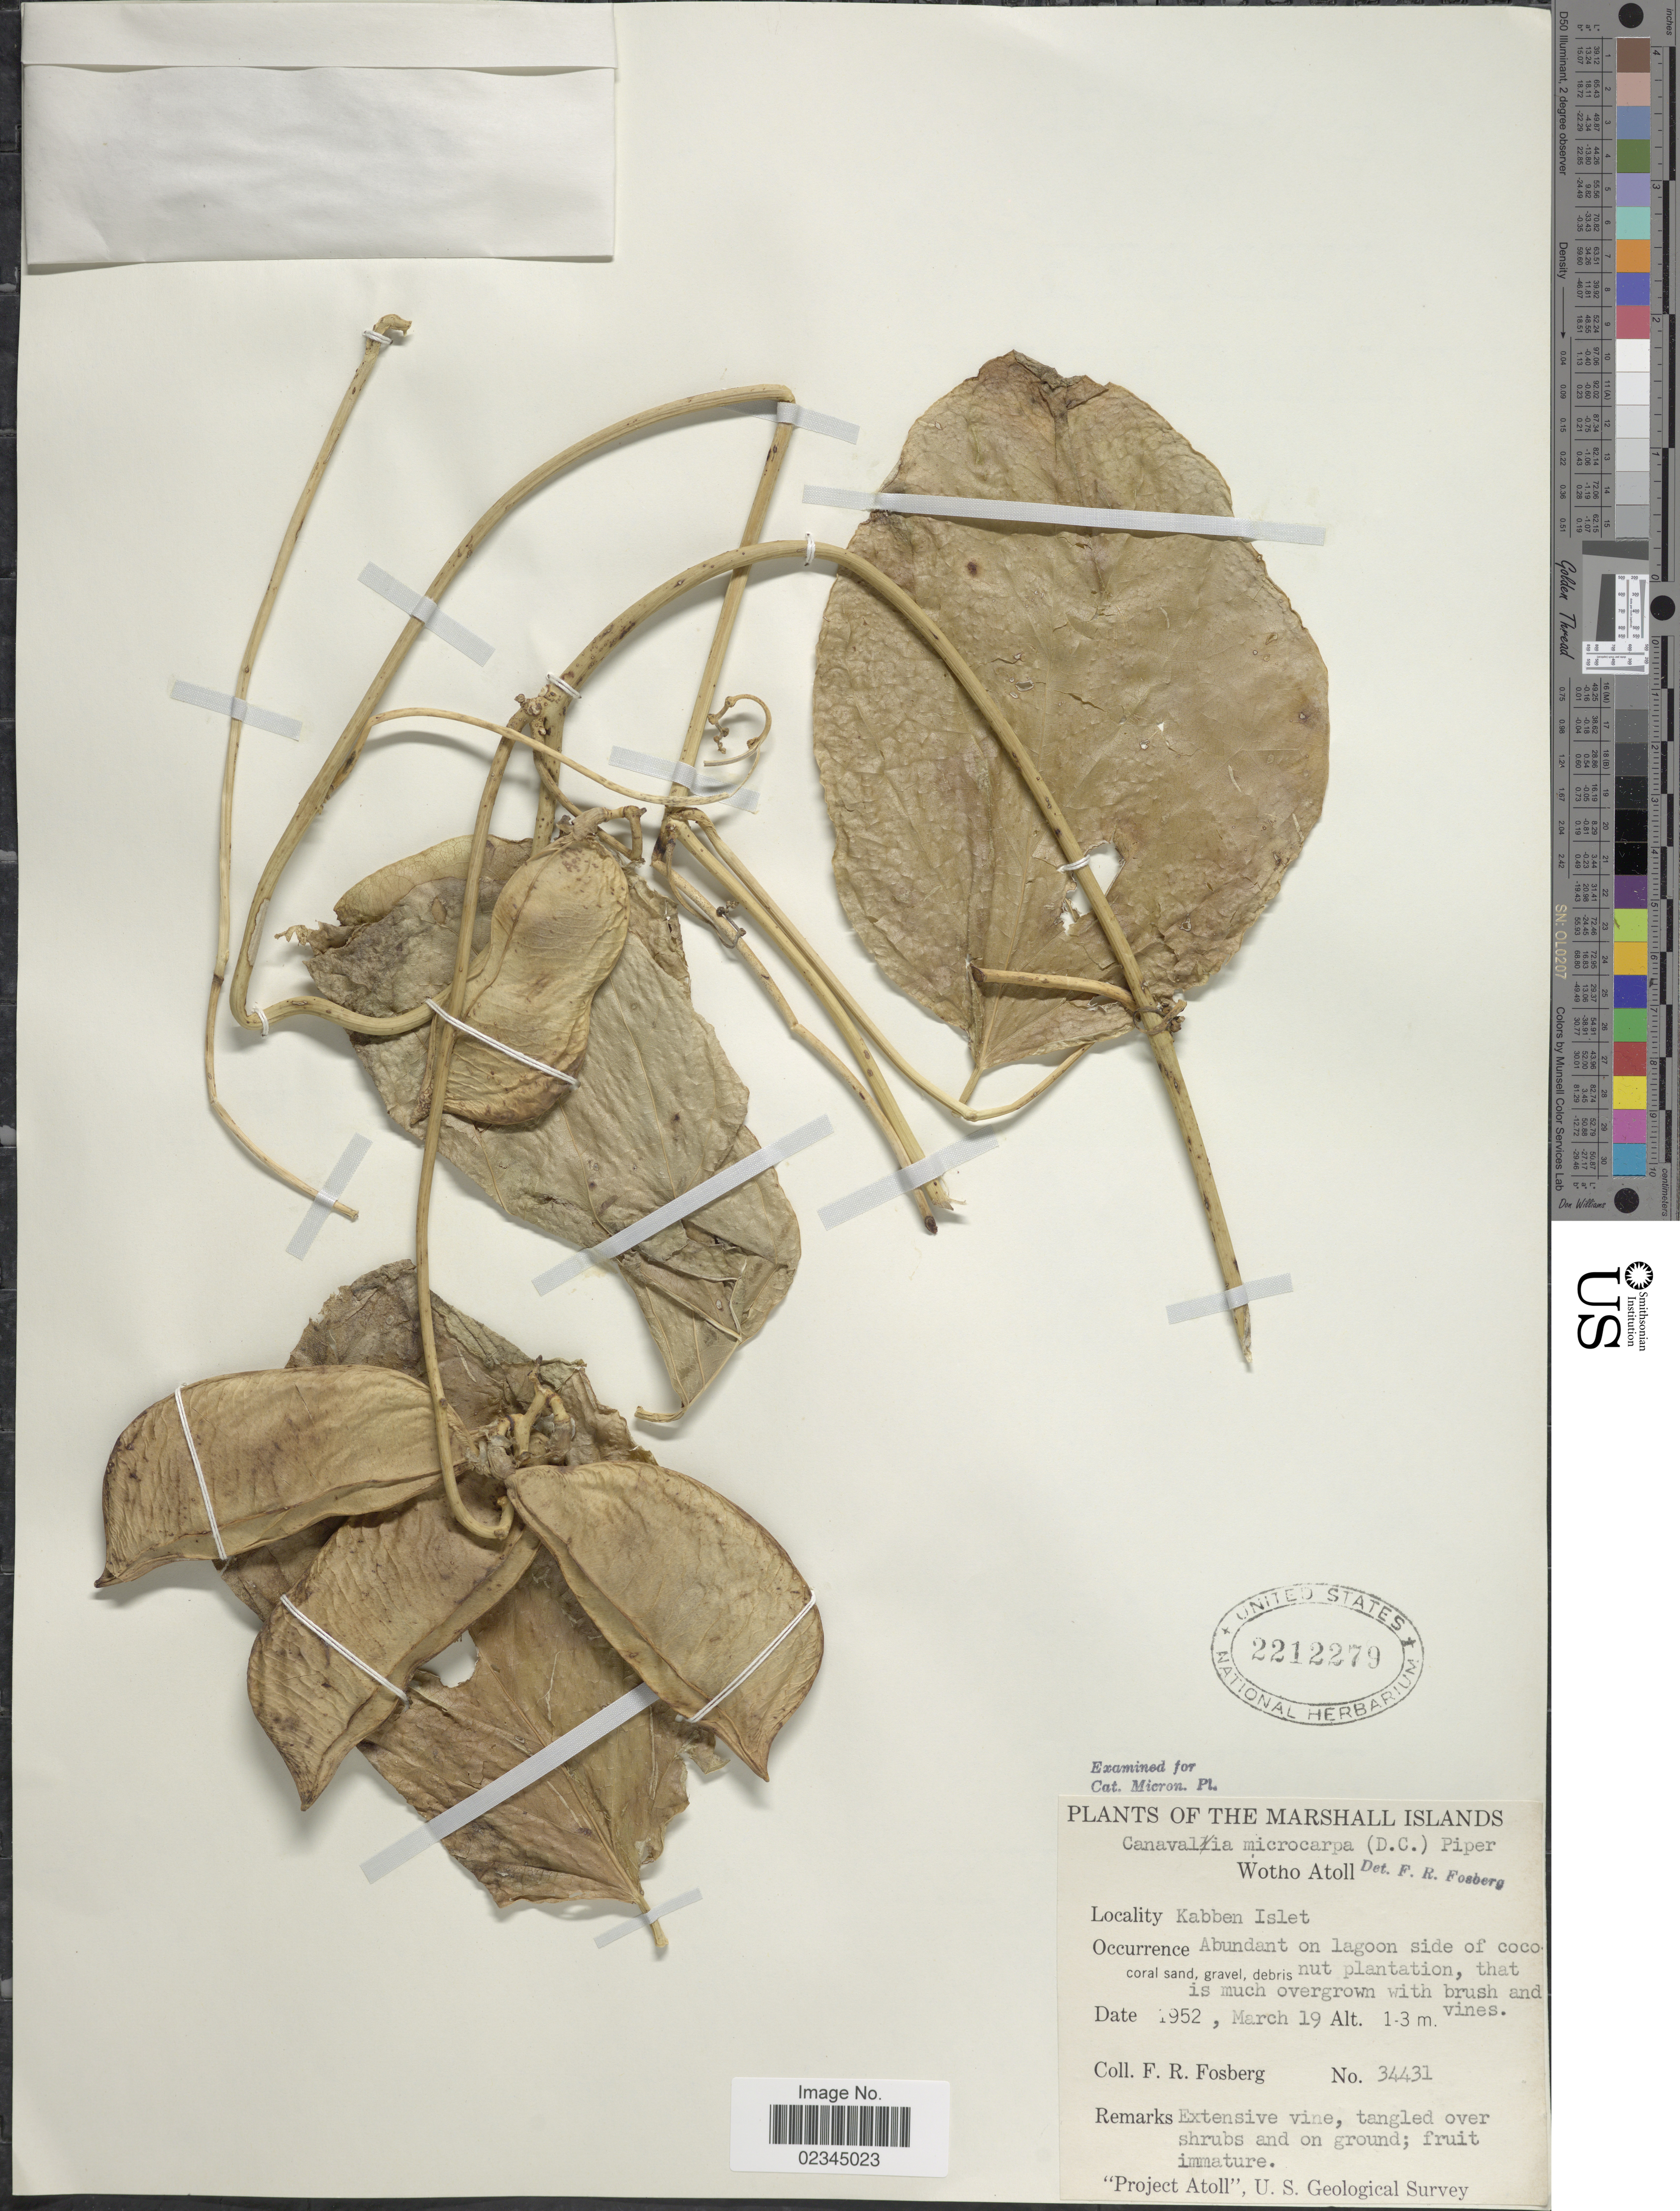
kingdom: Plantae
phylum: Tracheophyta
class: Magnoliopsida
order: Fabales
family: Fabaceae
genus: Canavalia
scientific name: Canavalia cathartica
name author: Thouars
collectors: F. R. Fosberg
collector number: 34431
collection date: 1952-03-19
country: Marshall Islands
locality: Wotho Atoll, Kabben Islet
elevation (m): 1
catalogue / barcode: US 2212279